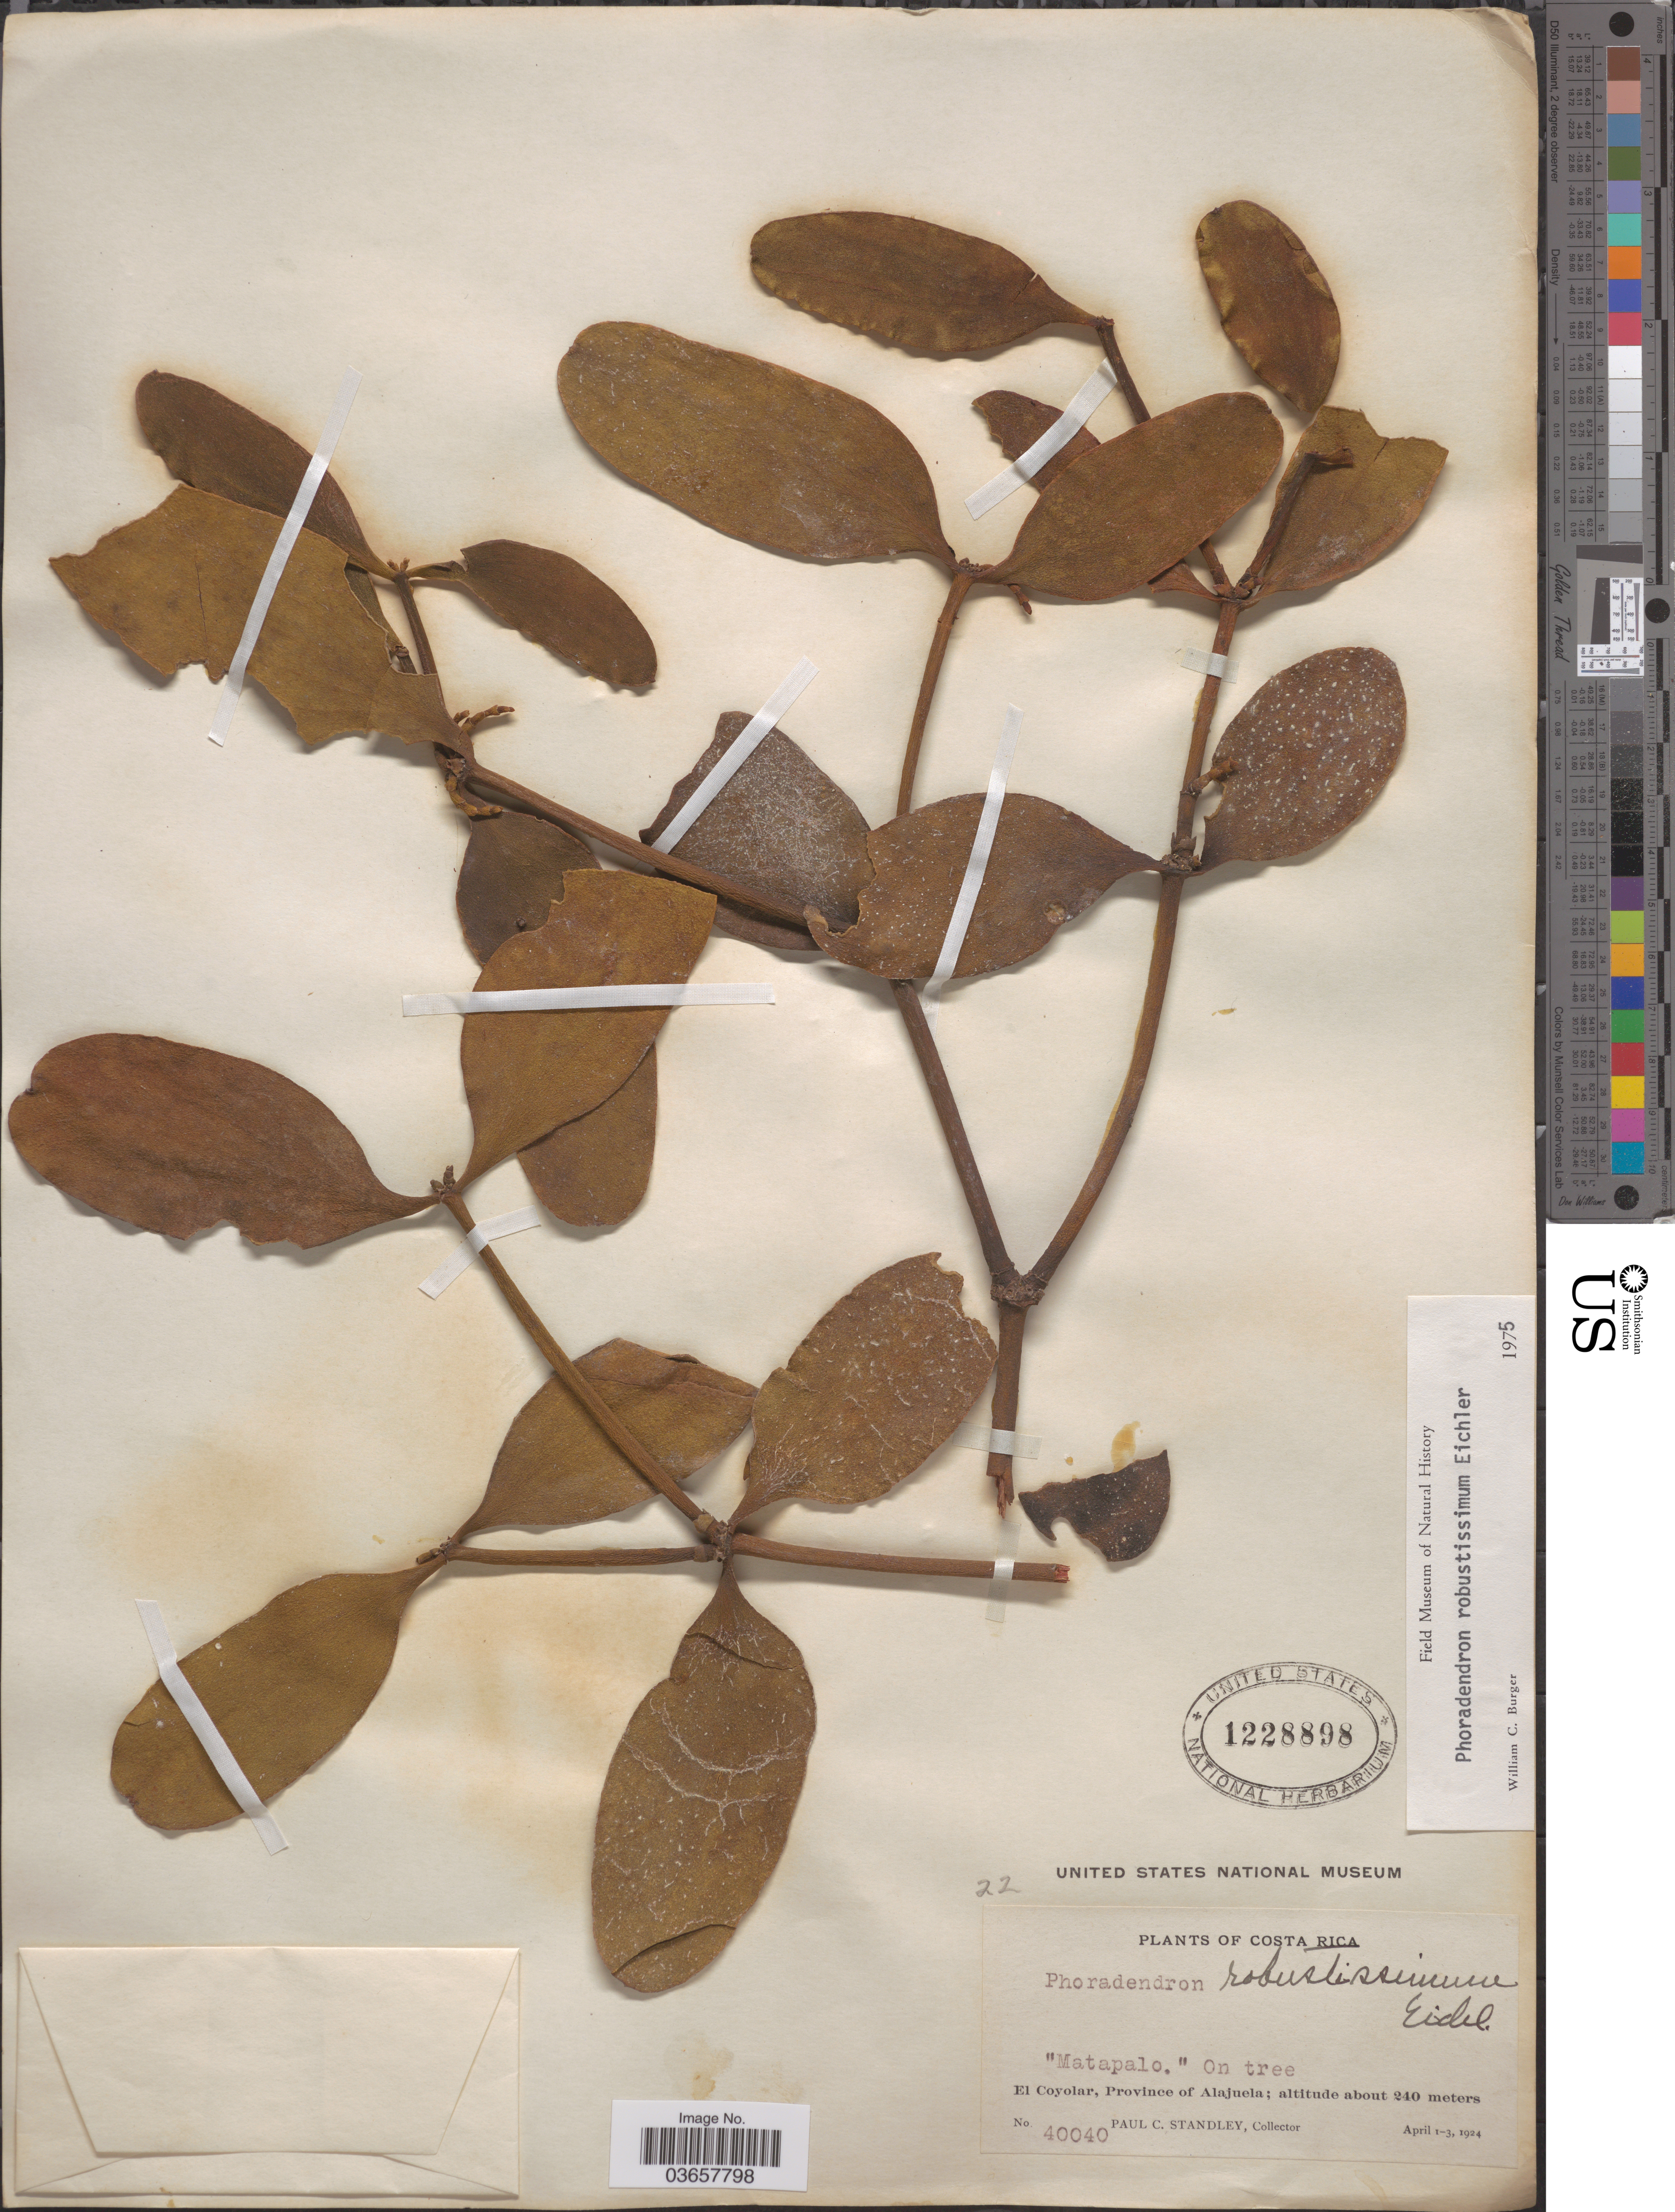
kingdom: Plantae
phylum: Tracheophyta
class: Magnoliopsida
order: Santalales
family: Viscaceae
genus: Phoradendron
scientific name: Phoradendron robustissimum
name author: Eichler in Mart.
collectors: P. C. Standley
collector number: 40040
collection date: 1924-04-01/1924-04-03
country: Costa Rica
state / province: Alajuela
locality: El Coyolar.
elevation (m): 240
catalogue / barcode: US 1228898